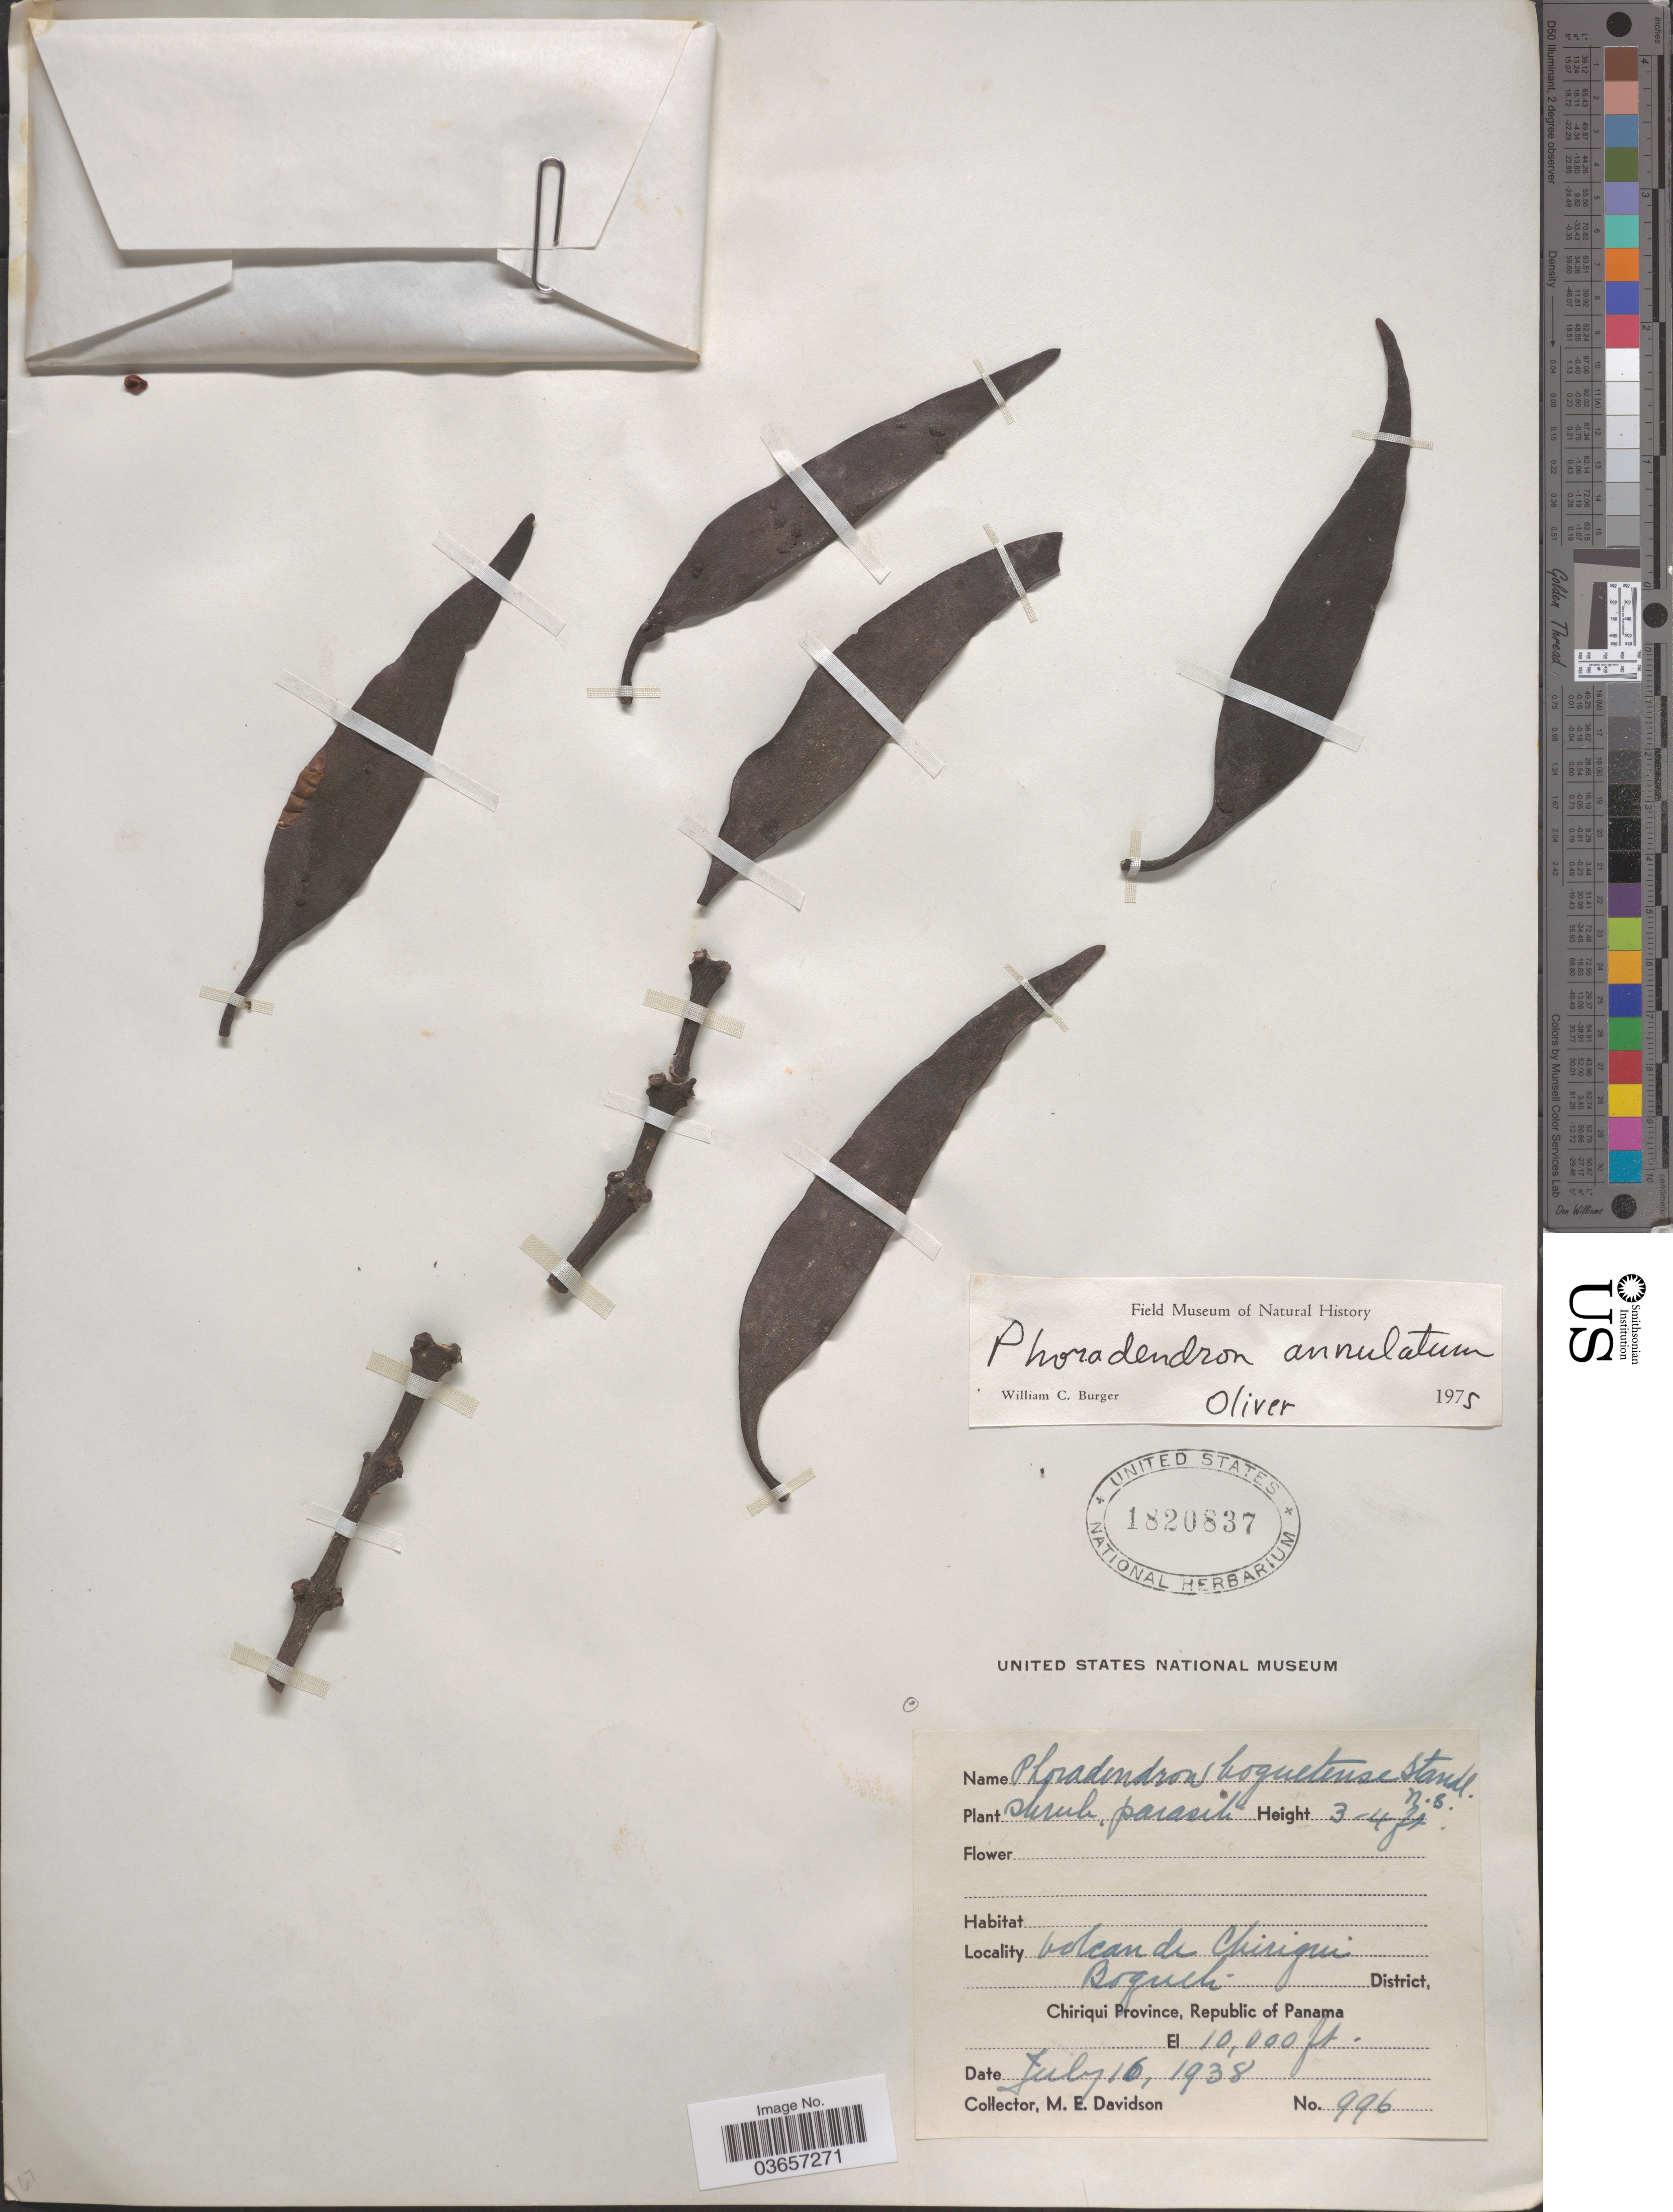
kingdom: Plantae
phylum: Tracheophyta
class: Magnoliopsida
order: Santalales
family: Viscaceae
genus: Phoradendron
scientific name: Phoradendron annulatum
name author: Oliv.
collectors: M. E. Davidson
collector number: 996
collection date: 1938-07-16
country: Panama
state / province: Chiriqui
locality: Volcan de Chiriqui. Boquete District.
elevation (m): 3048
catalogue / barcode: US 1820837